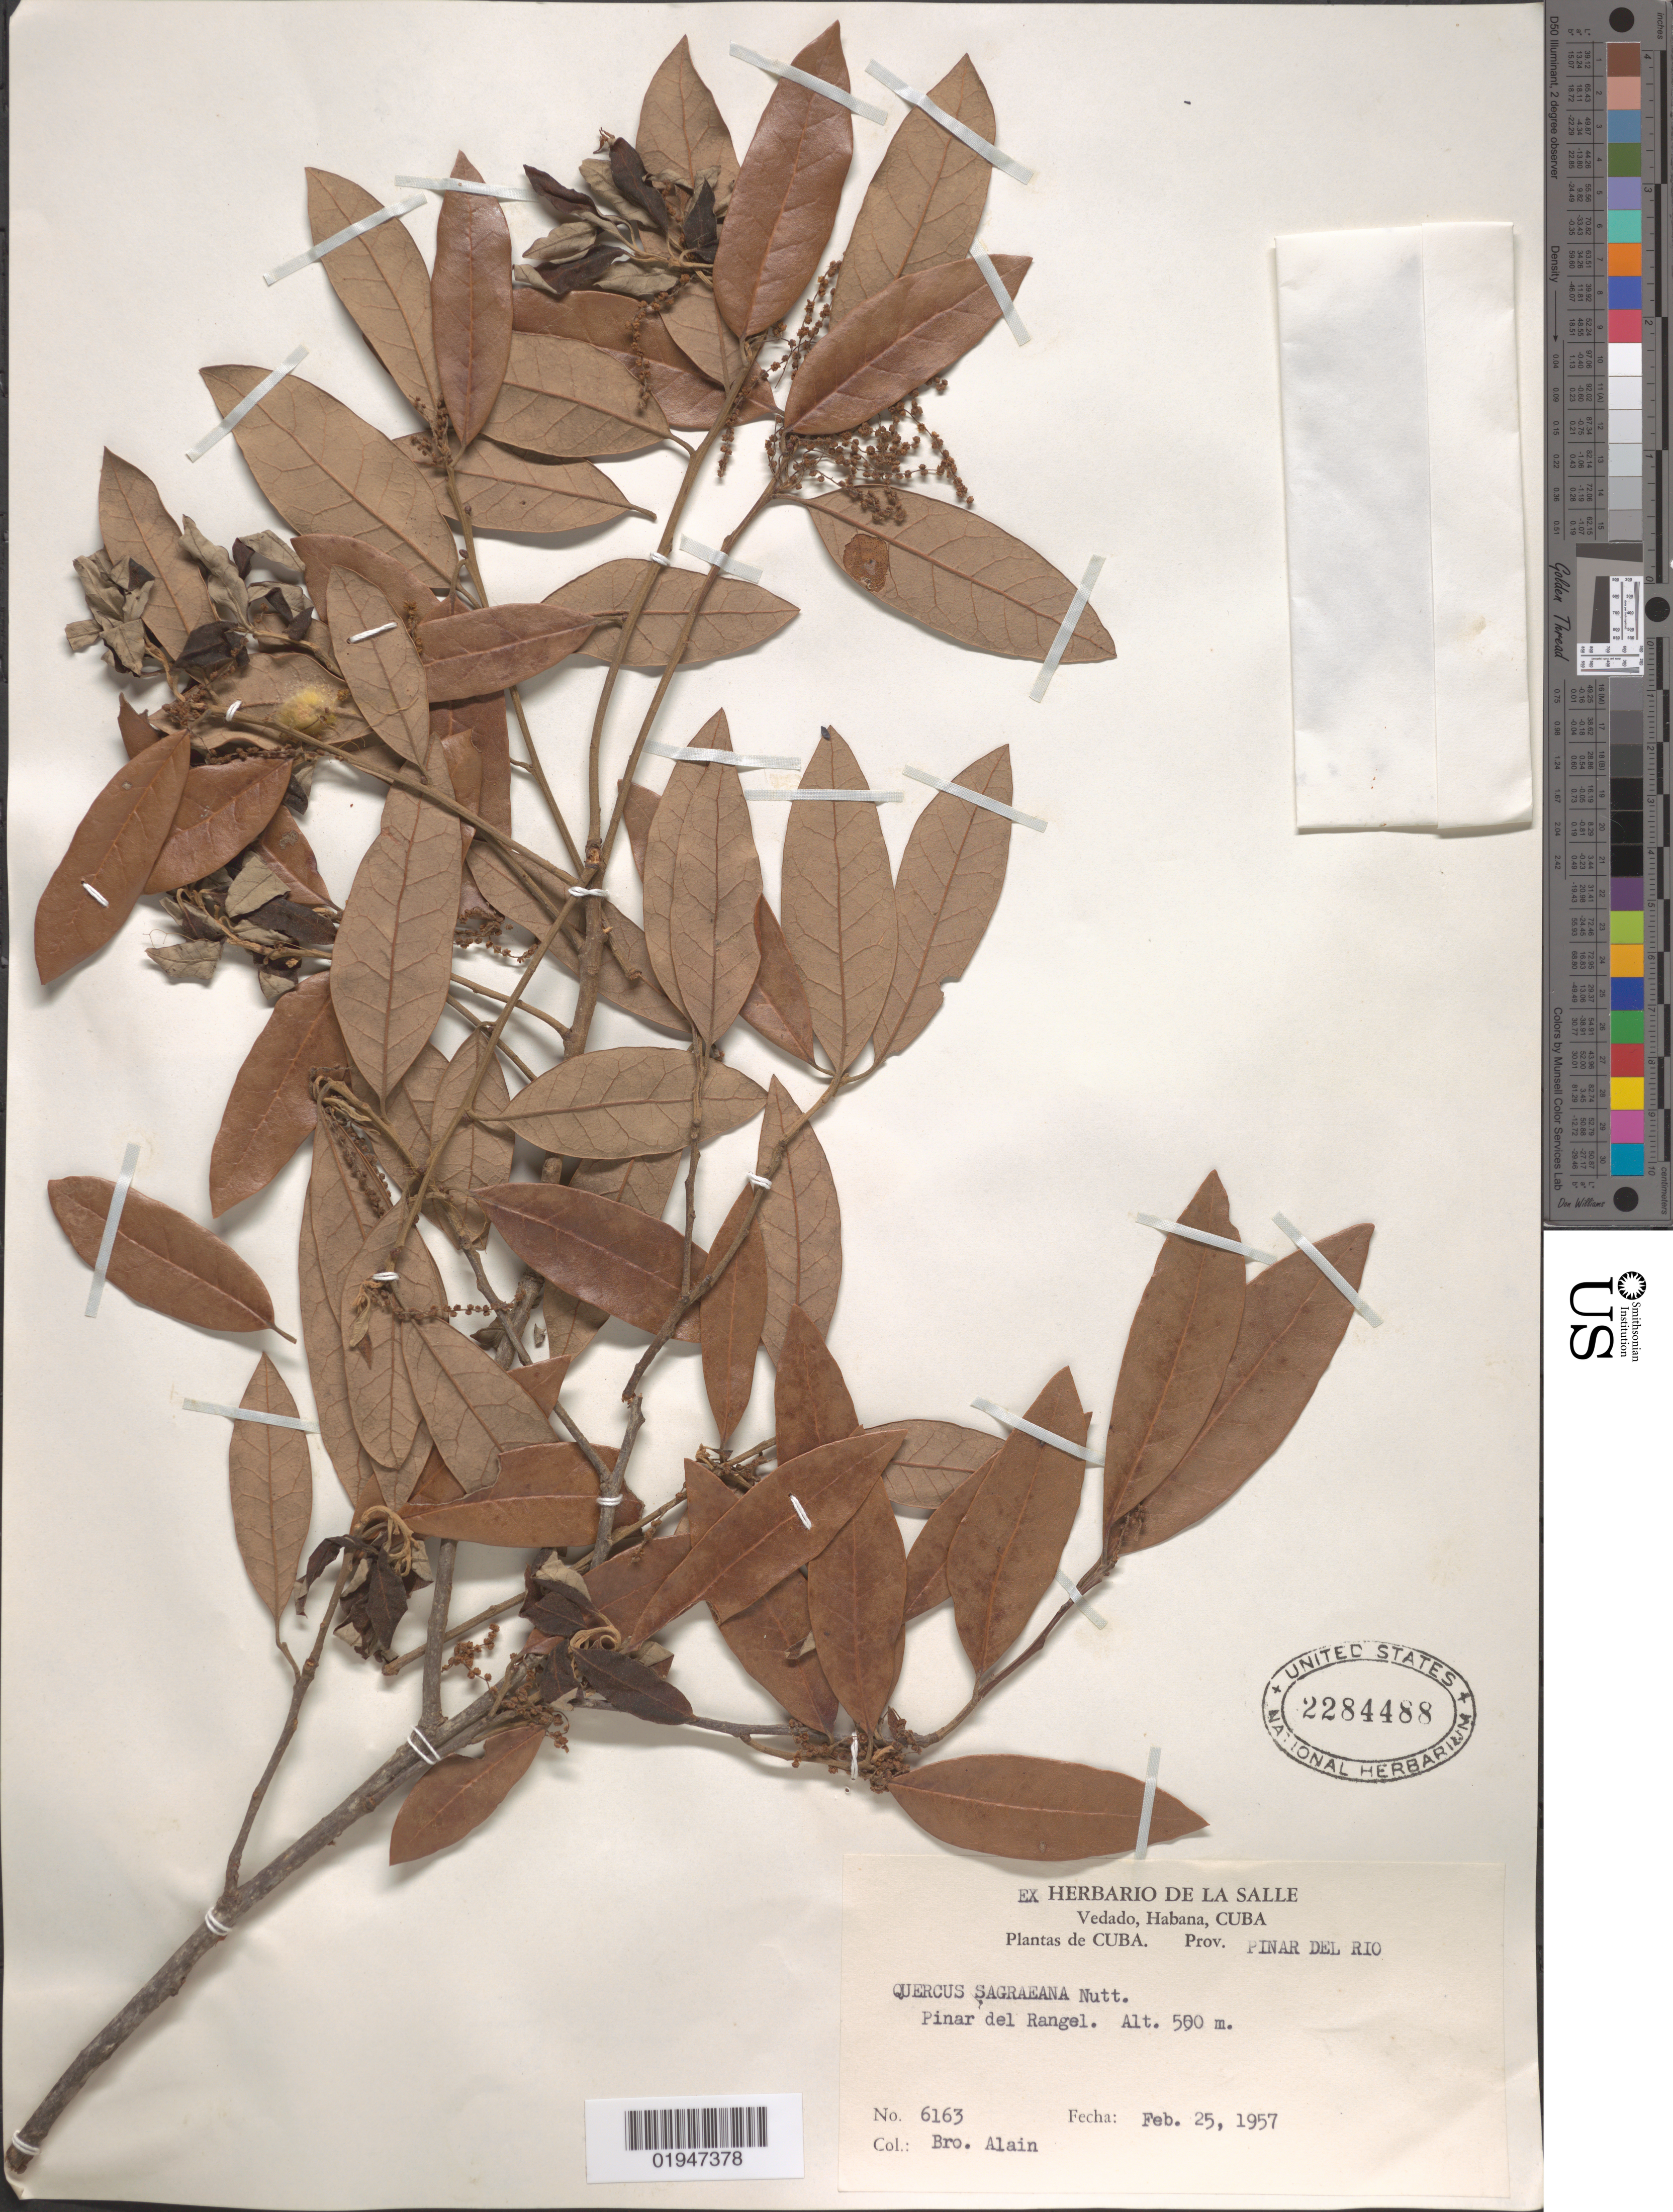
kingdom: Plantae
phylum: Tracheophyta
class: Magnoliopsida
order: Fagales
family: Fagaceae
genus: Quercus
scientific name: Quercus oleoides var. sagraeana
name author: Schltdl. & Cham.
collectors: A. H. Liogier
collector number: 6163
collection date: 1957-02-25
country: Cuba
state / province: Pinar del Rio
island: Cuba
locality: Pinar del Rangel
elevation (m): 500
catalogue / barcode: US 2284488